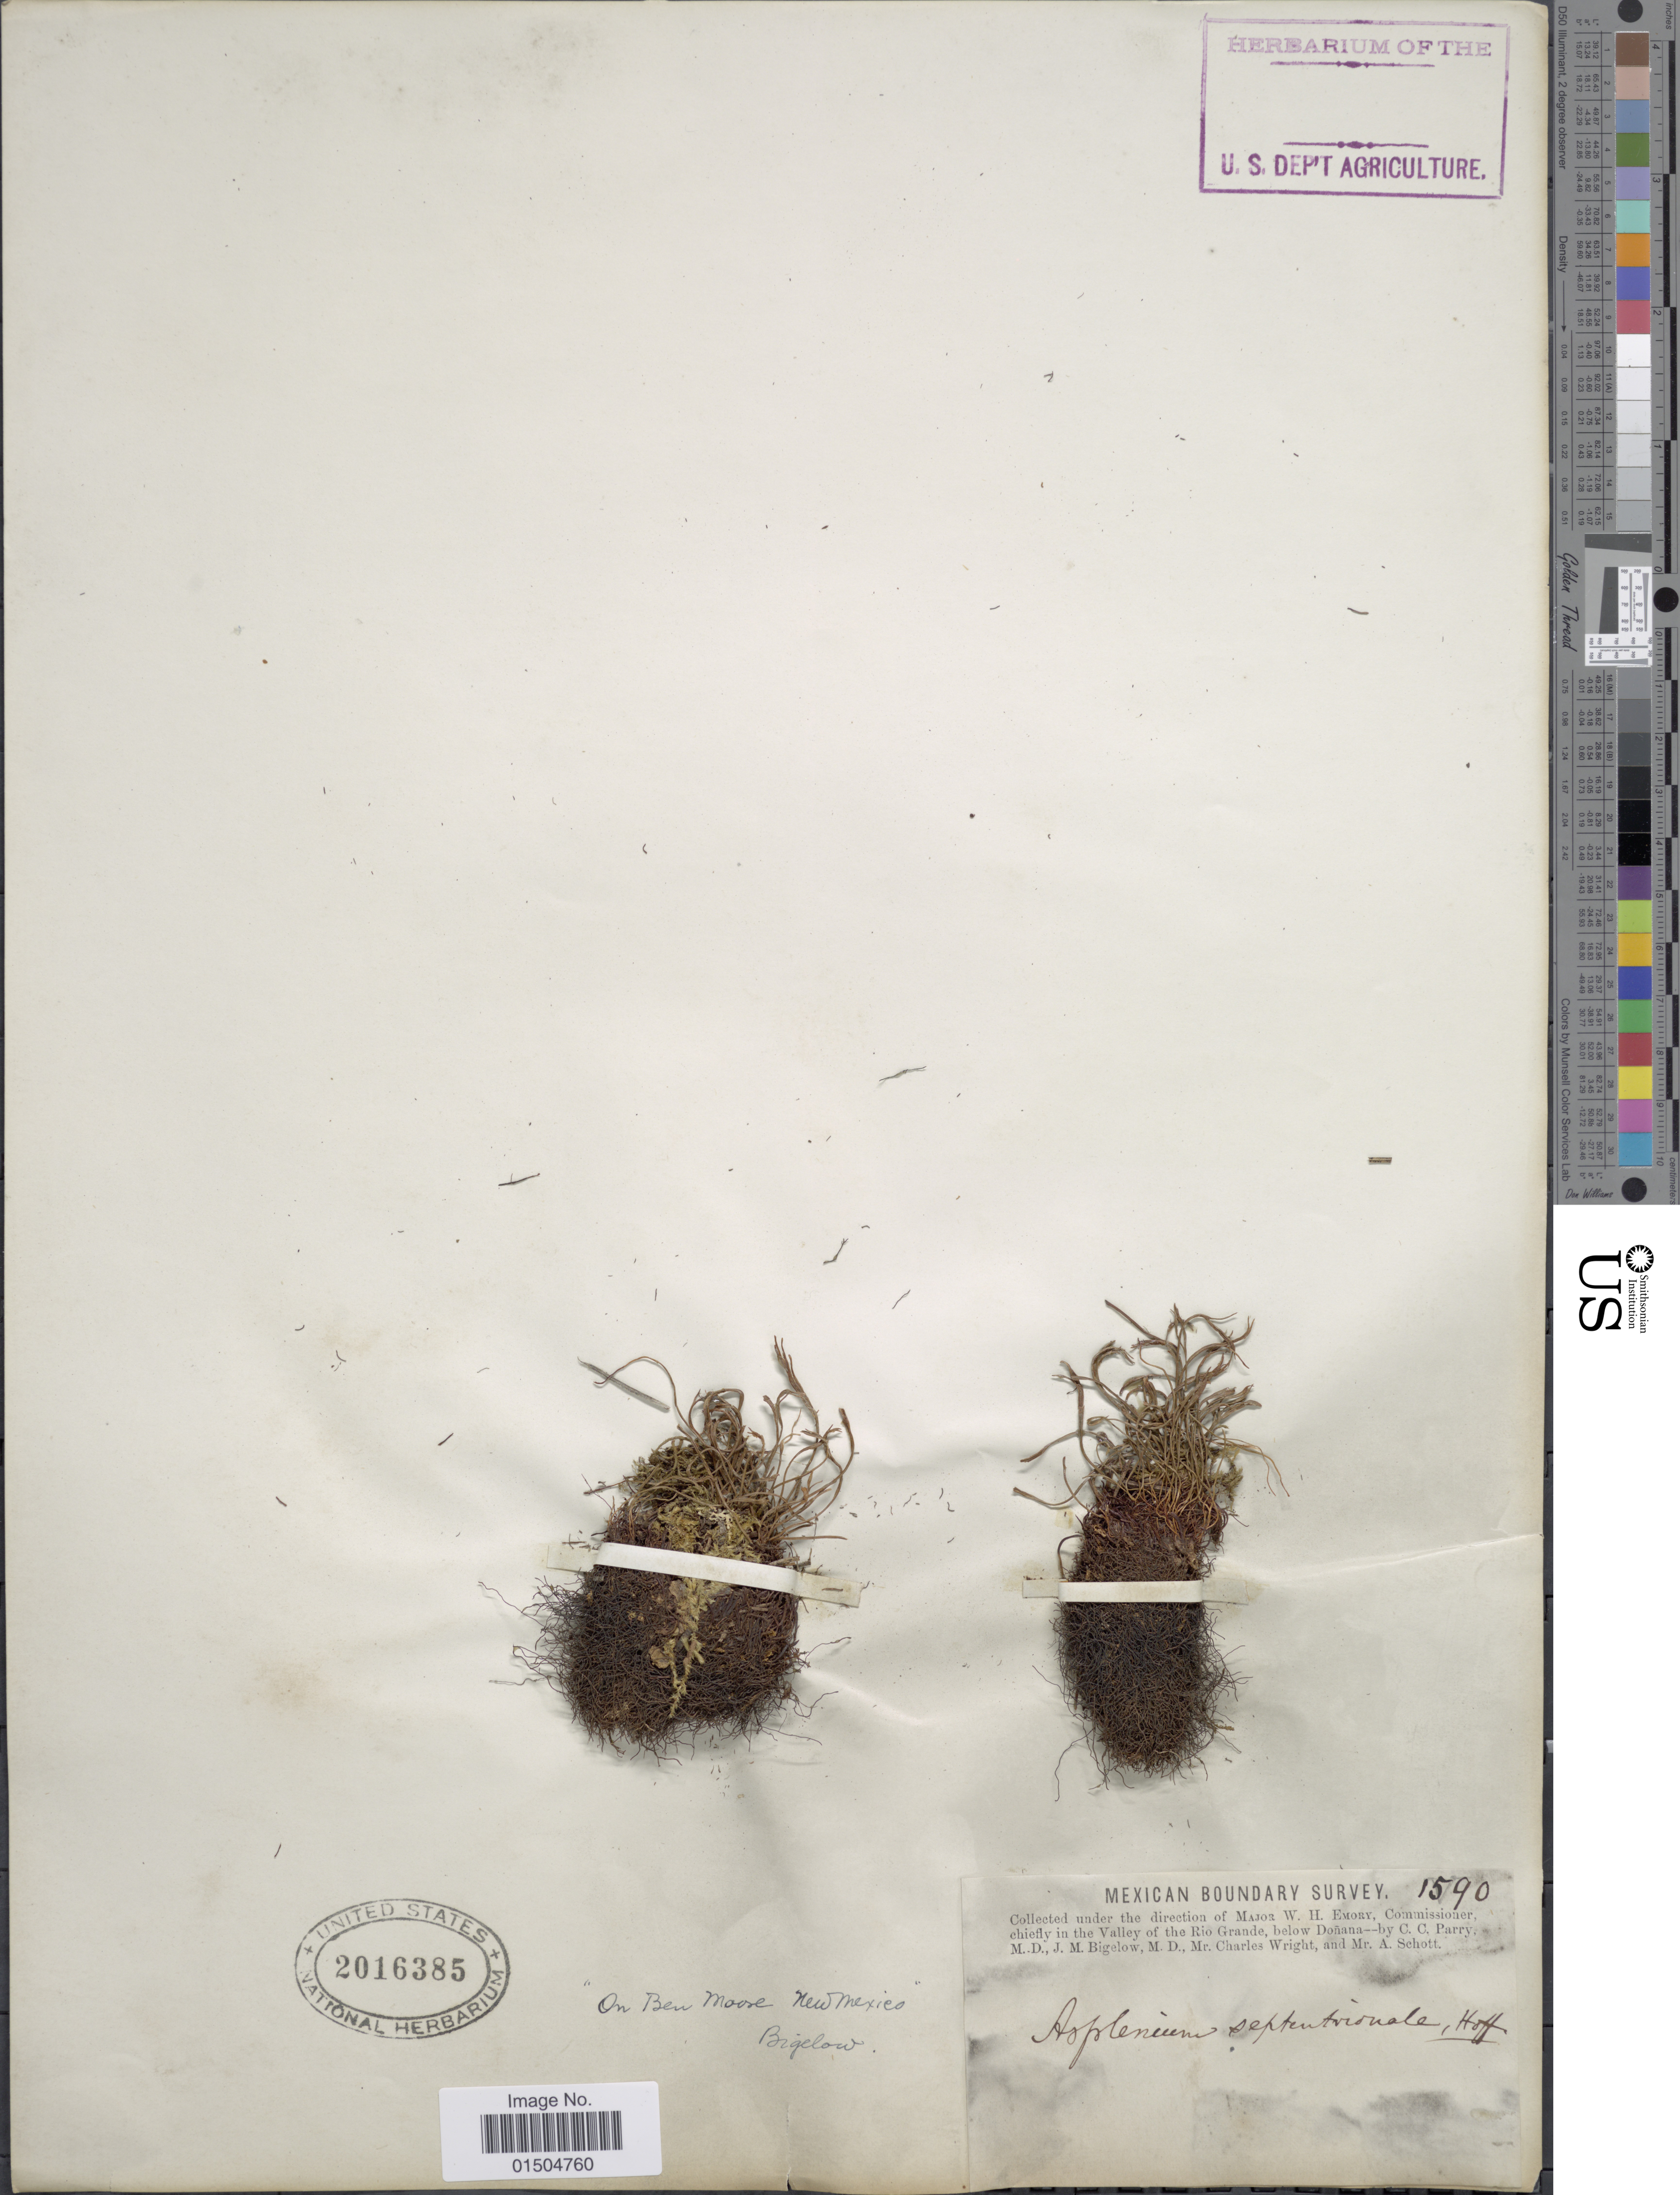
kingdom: Plantae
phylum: Tracheophyta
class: Polypodiopsida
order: Polypodiales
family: Aspleniaceae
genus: Asplenium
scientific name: Asplenium septentrionale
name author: (L.) Hoffm.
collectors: W. H. Emory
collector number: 1590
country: Mexico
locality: Mexican Boundary Survey. In the Valley of the Rio Grande, below Doñana.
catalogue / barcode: US 2016385